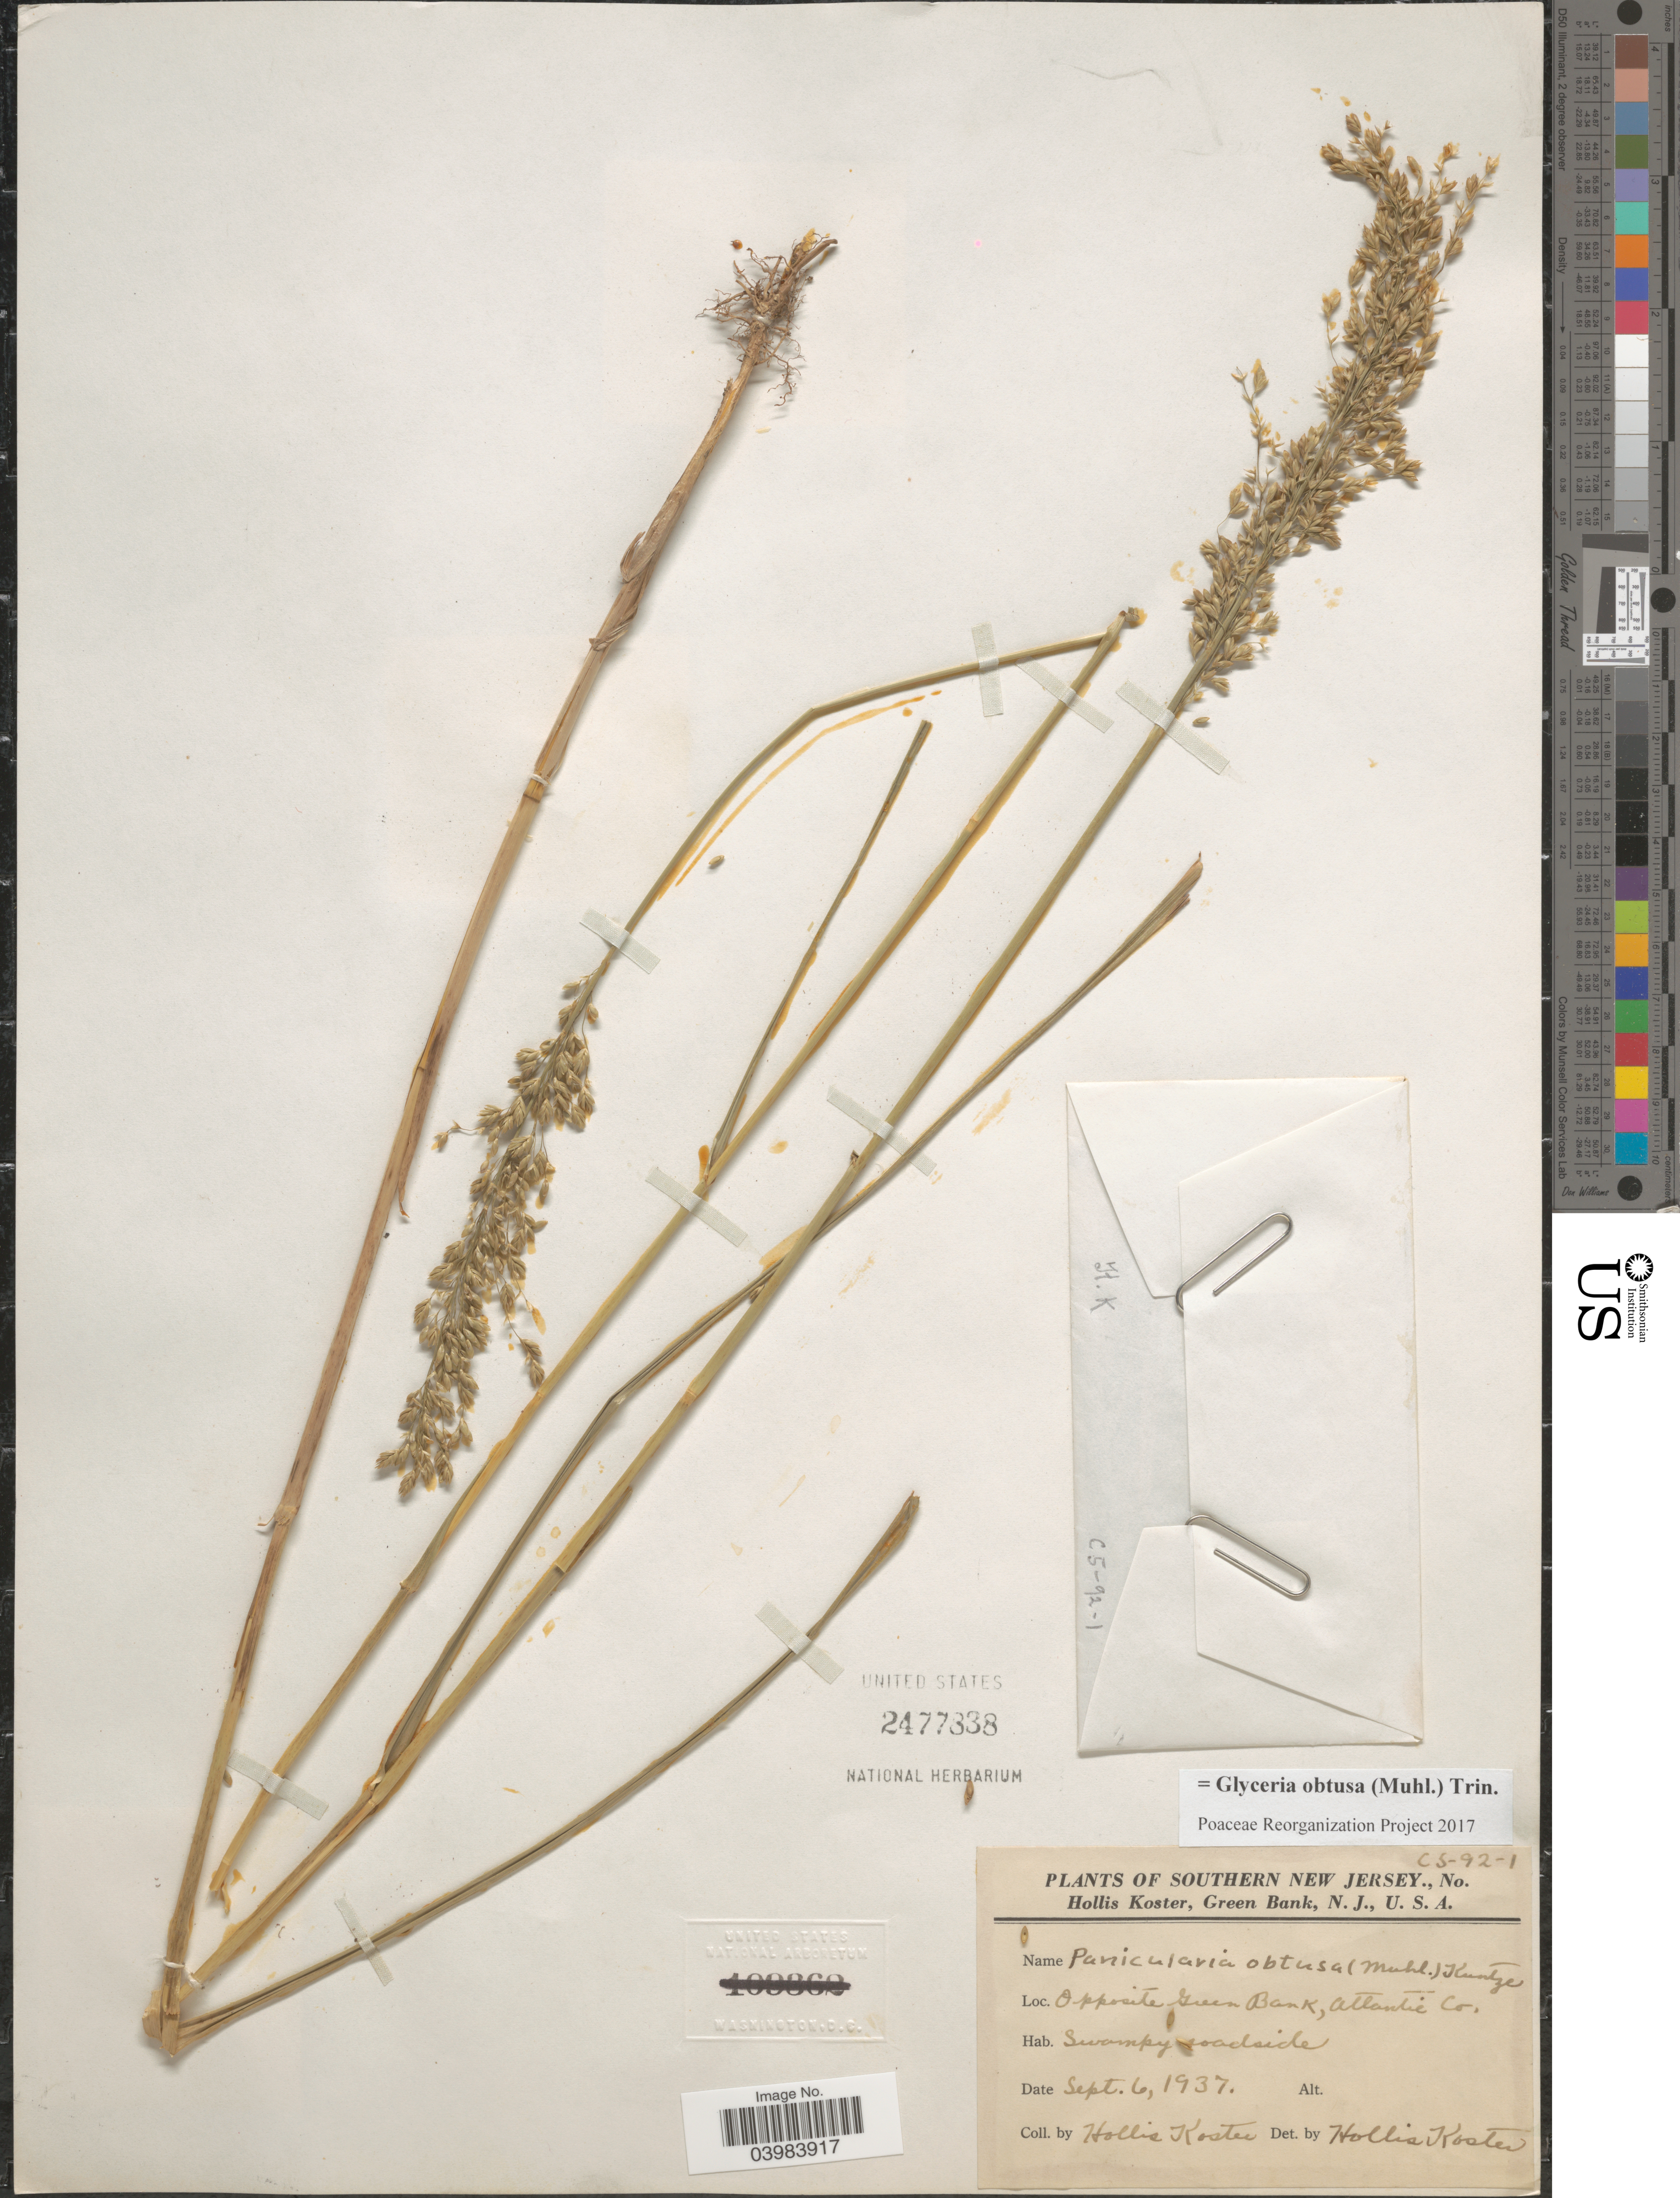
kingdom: Plantae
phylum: Tracheophyta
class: Liliopsida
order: Poales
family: Poaceae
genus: Glyceria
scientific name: Glyceria obtusa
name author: (Muhl.) Trin.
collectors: H. Koster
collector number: CS-92-1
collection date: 1937-09-06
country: United States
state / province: New Jersey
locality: Southern New Jersey. Opposite Green Bank, Atlantic Cr. Swampy roadside.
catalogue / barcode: US 2477838